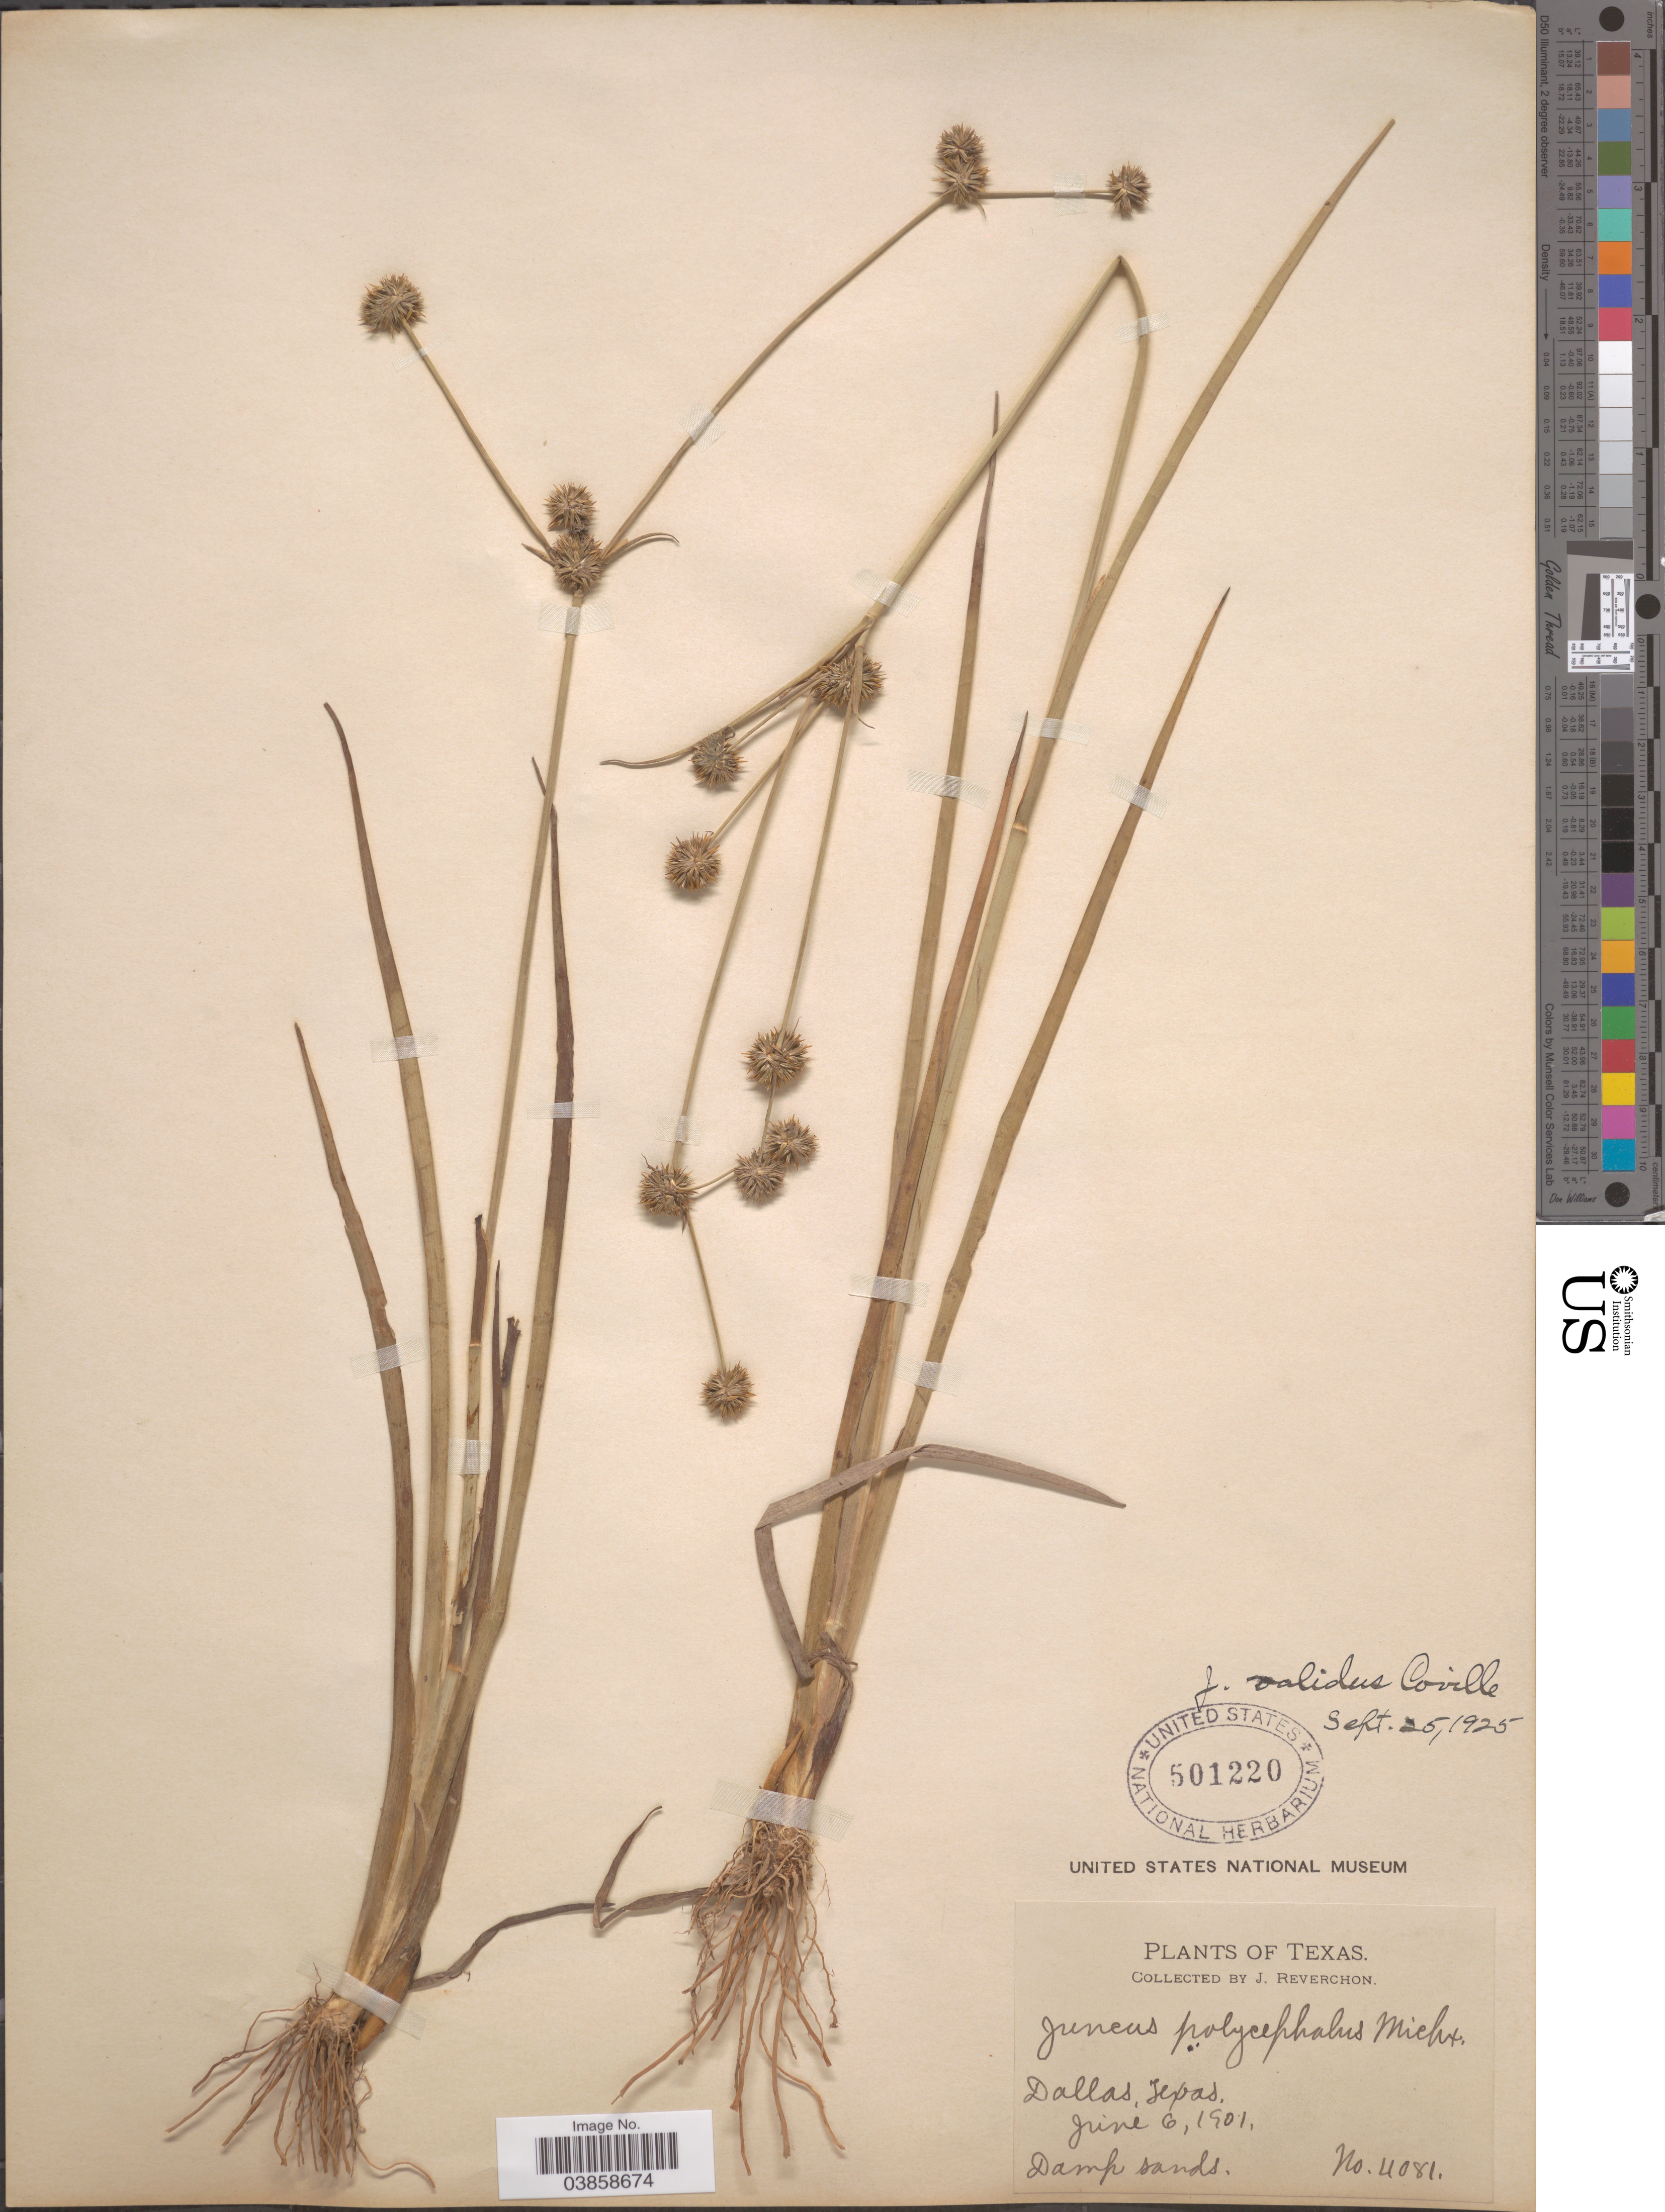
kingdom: Plantae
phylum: Tracheophyta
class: Liliopsida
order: Poales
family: Juncaceae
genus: Juncus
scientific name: Juncus validus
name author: Coville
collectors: J. Reverchon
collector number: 4081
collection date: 1901-06-06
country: United States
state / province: Texas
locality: Dallas.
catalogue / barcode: US 501220